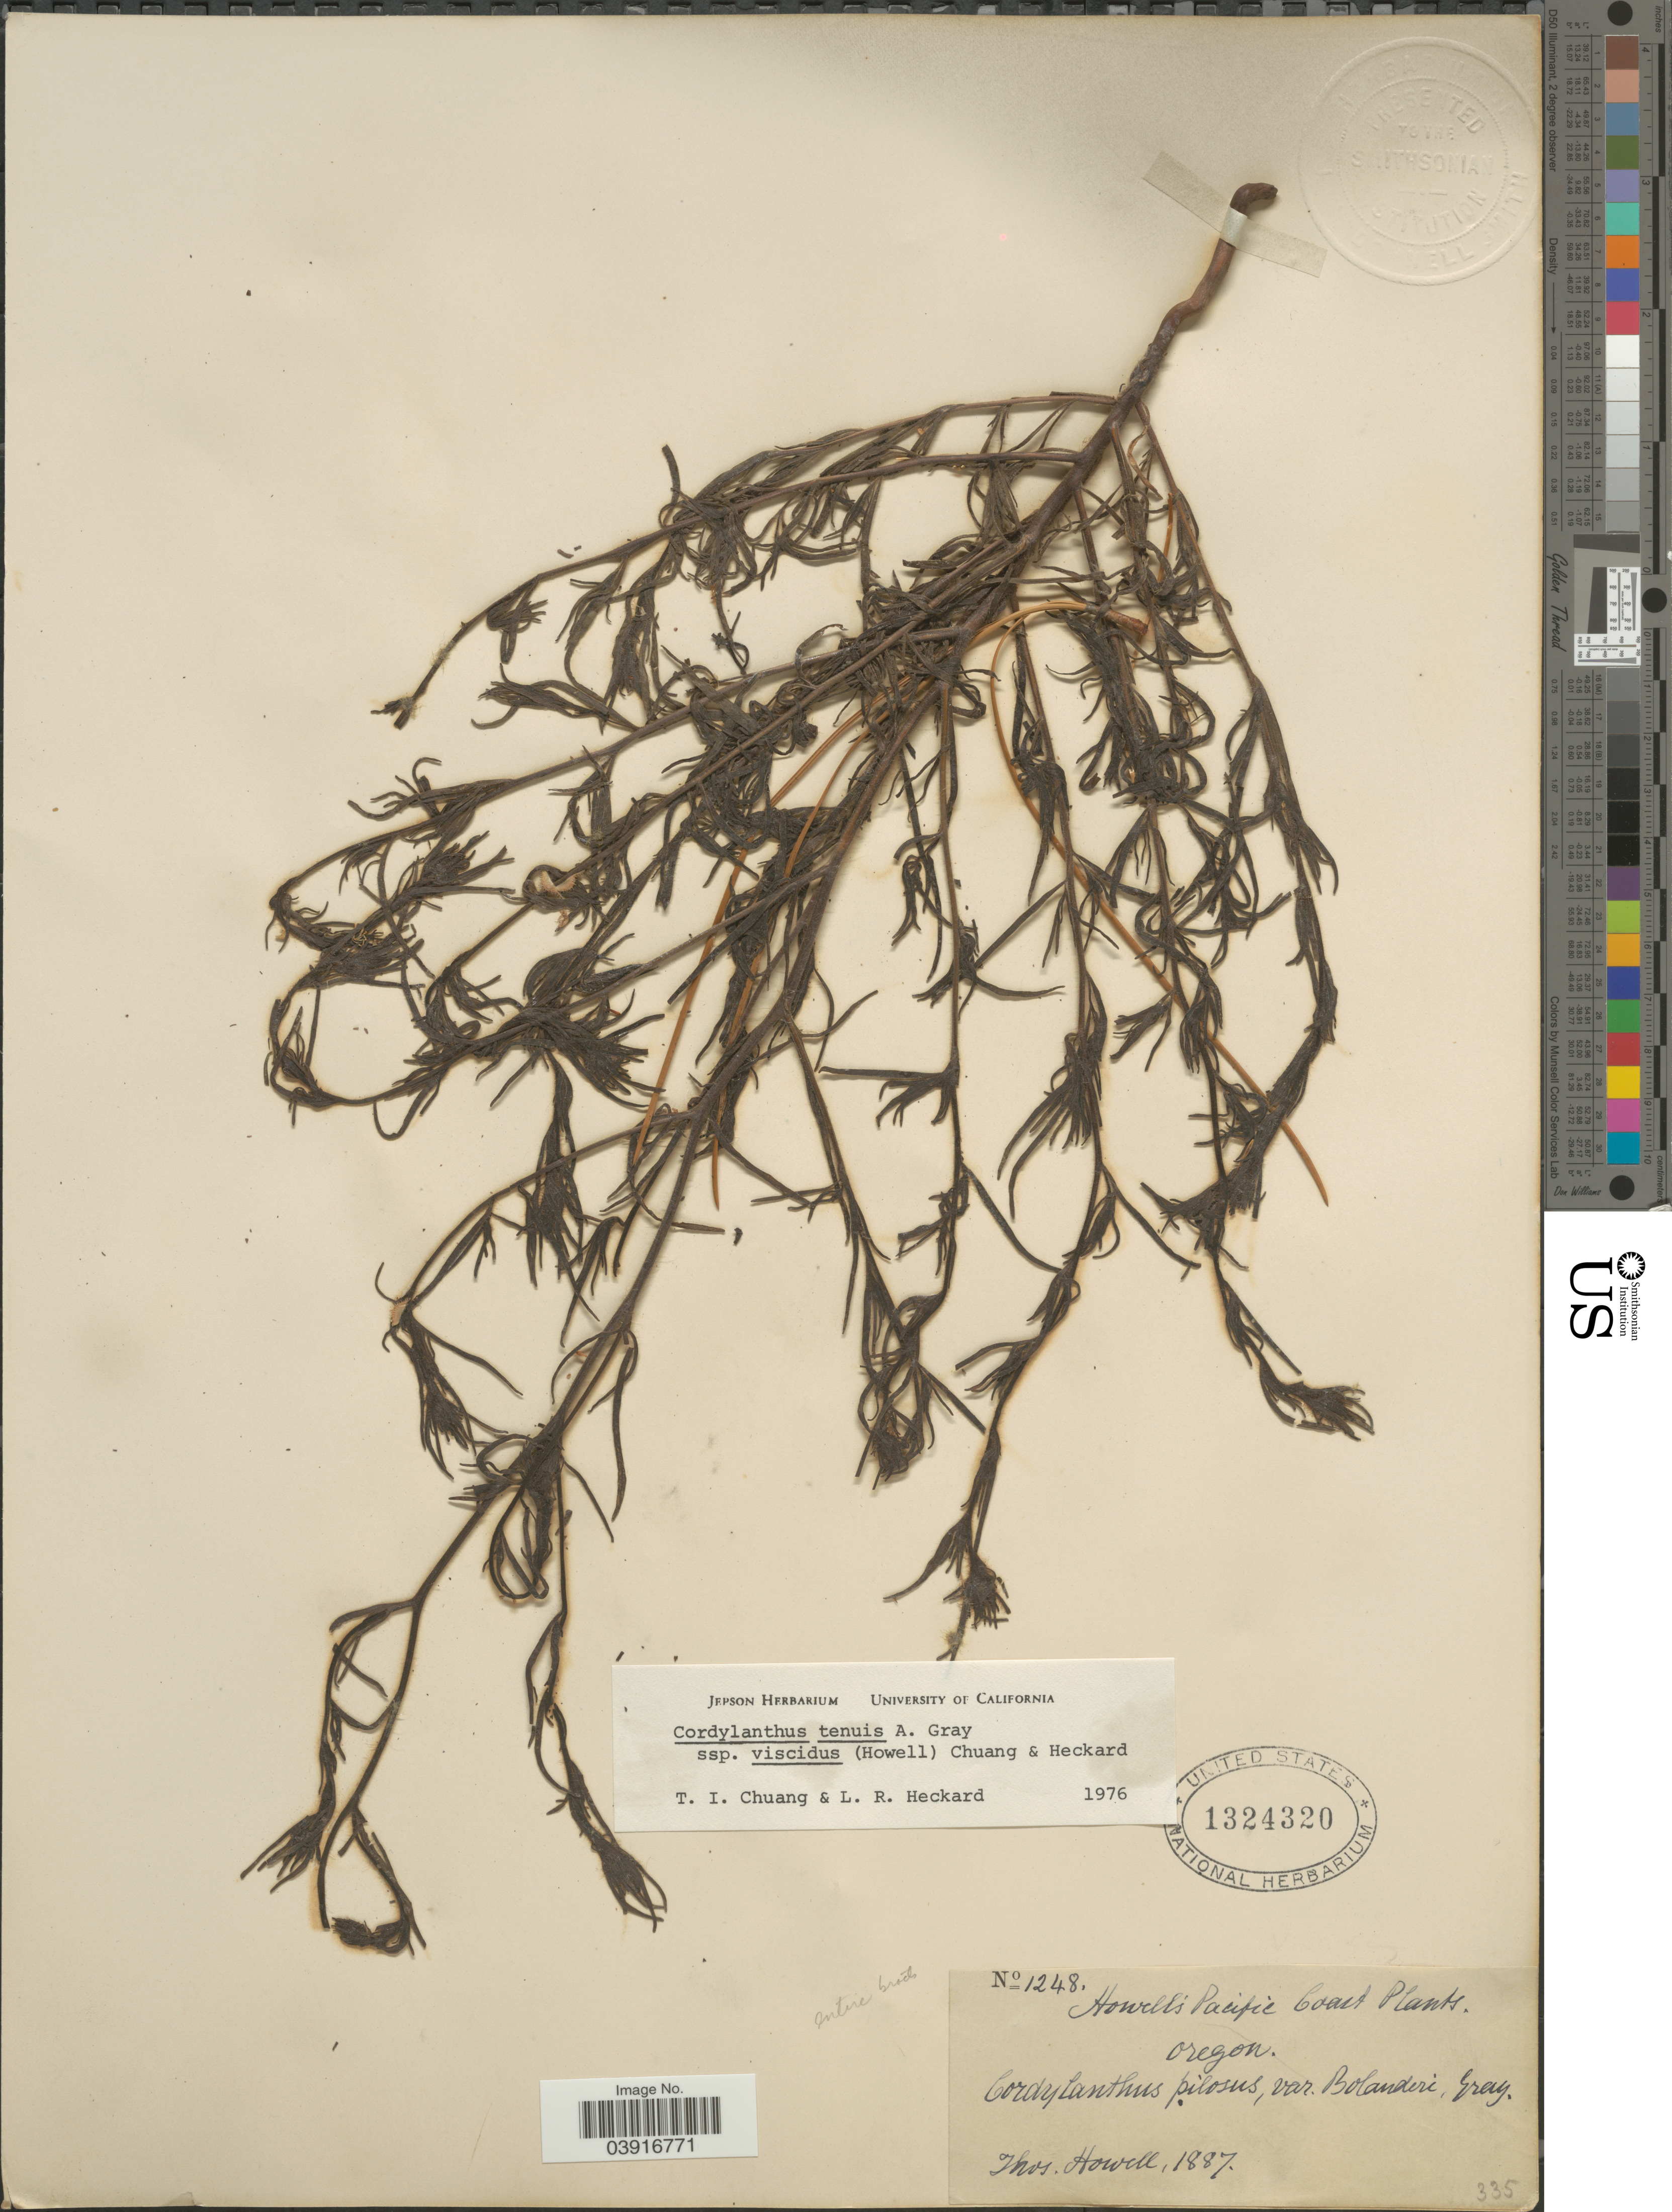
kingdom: Plantae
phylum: Tracheophyta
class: Magnoliopsida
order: Lamiales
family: Orobanchaceae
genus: Cordylanthus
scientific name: Cordylanthus tenuis subsp. viscidus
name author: (Howell) T.I. Chuang & Heckard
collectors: T. Howell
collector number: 1248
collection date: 1887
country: United States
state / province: Oregon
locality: Pacific Coast.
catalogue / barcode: US 1324320